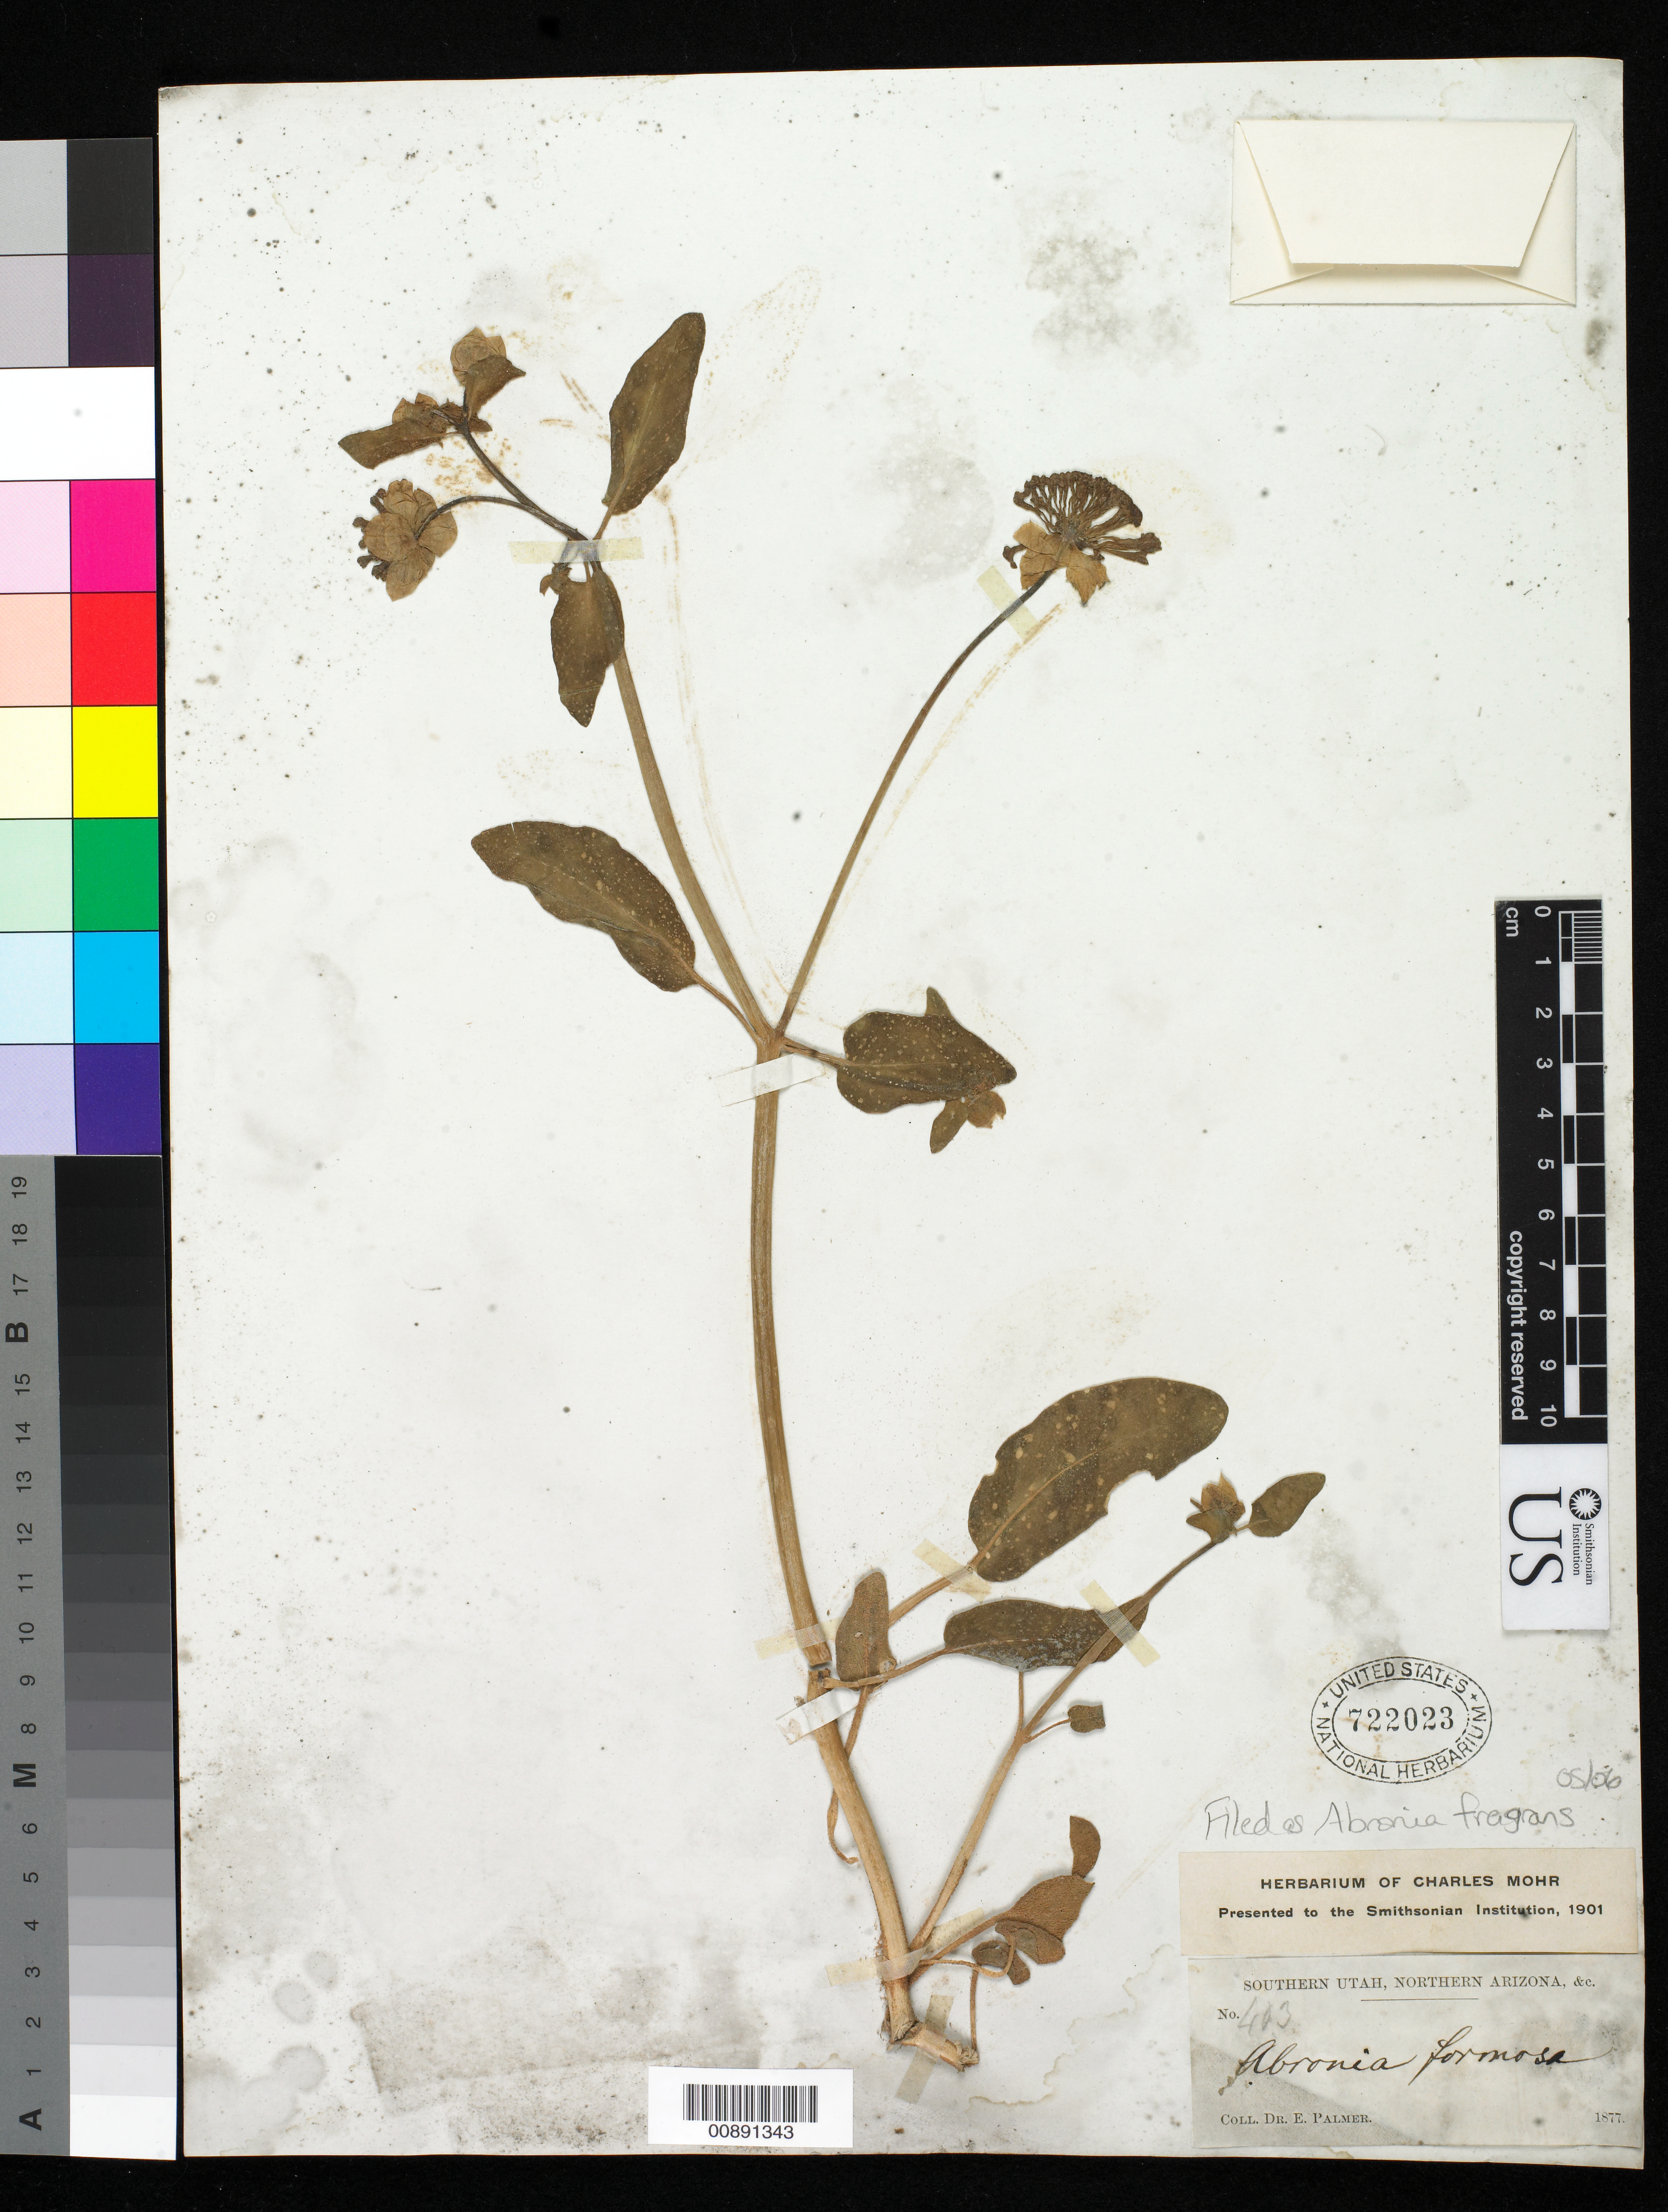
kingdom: Plantae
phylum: Tracheophyta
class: Magnoliopsida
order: Caryophyllales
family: Nyctaginaceae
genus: Abronia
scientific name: Abronia fragrans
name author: Nutt. ex Hook.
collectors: E. Palmer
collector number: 403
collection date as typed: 1877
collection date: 1877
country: United States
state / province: Arizona / Utah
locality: Southern Utah, Northern Arizona, & c.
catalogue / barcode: US 722023